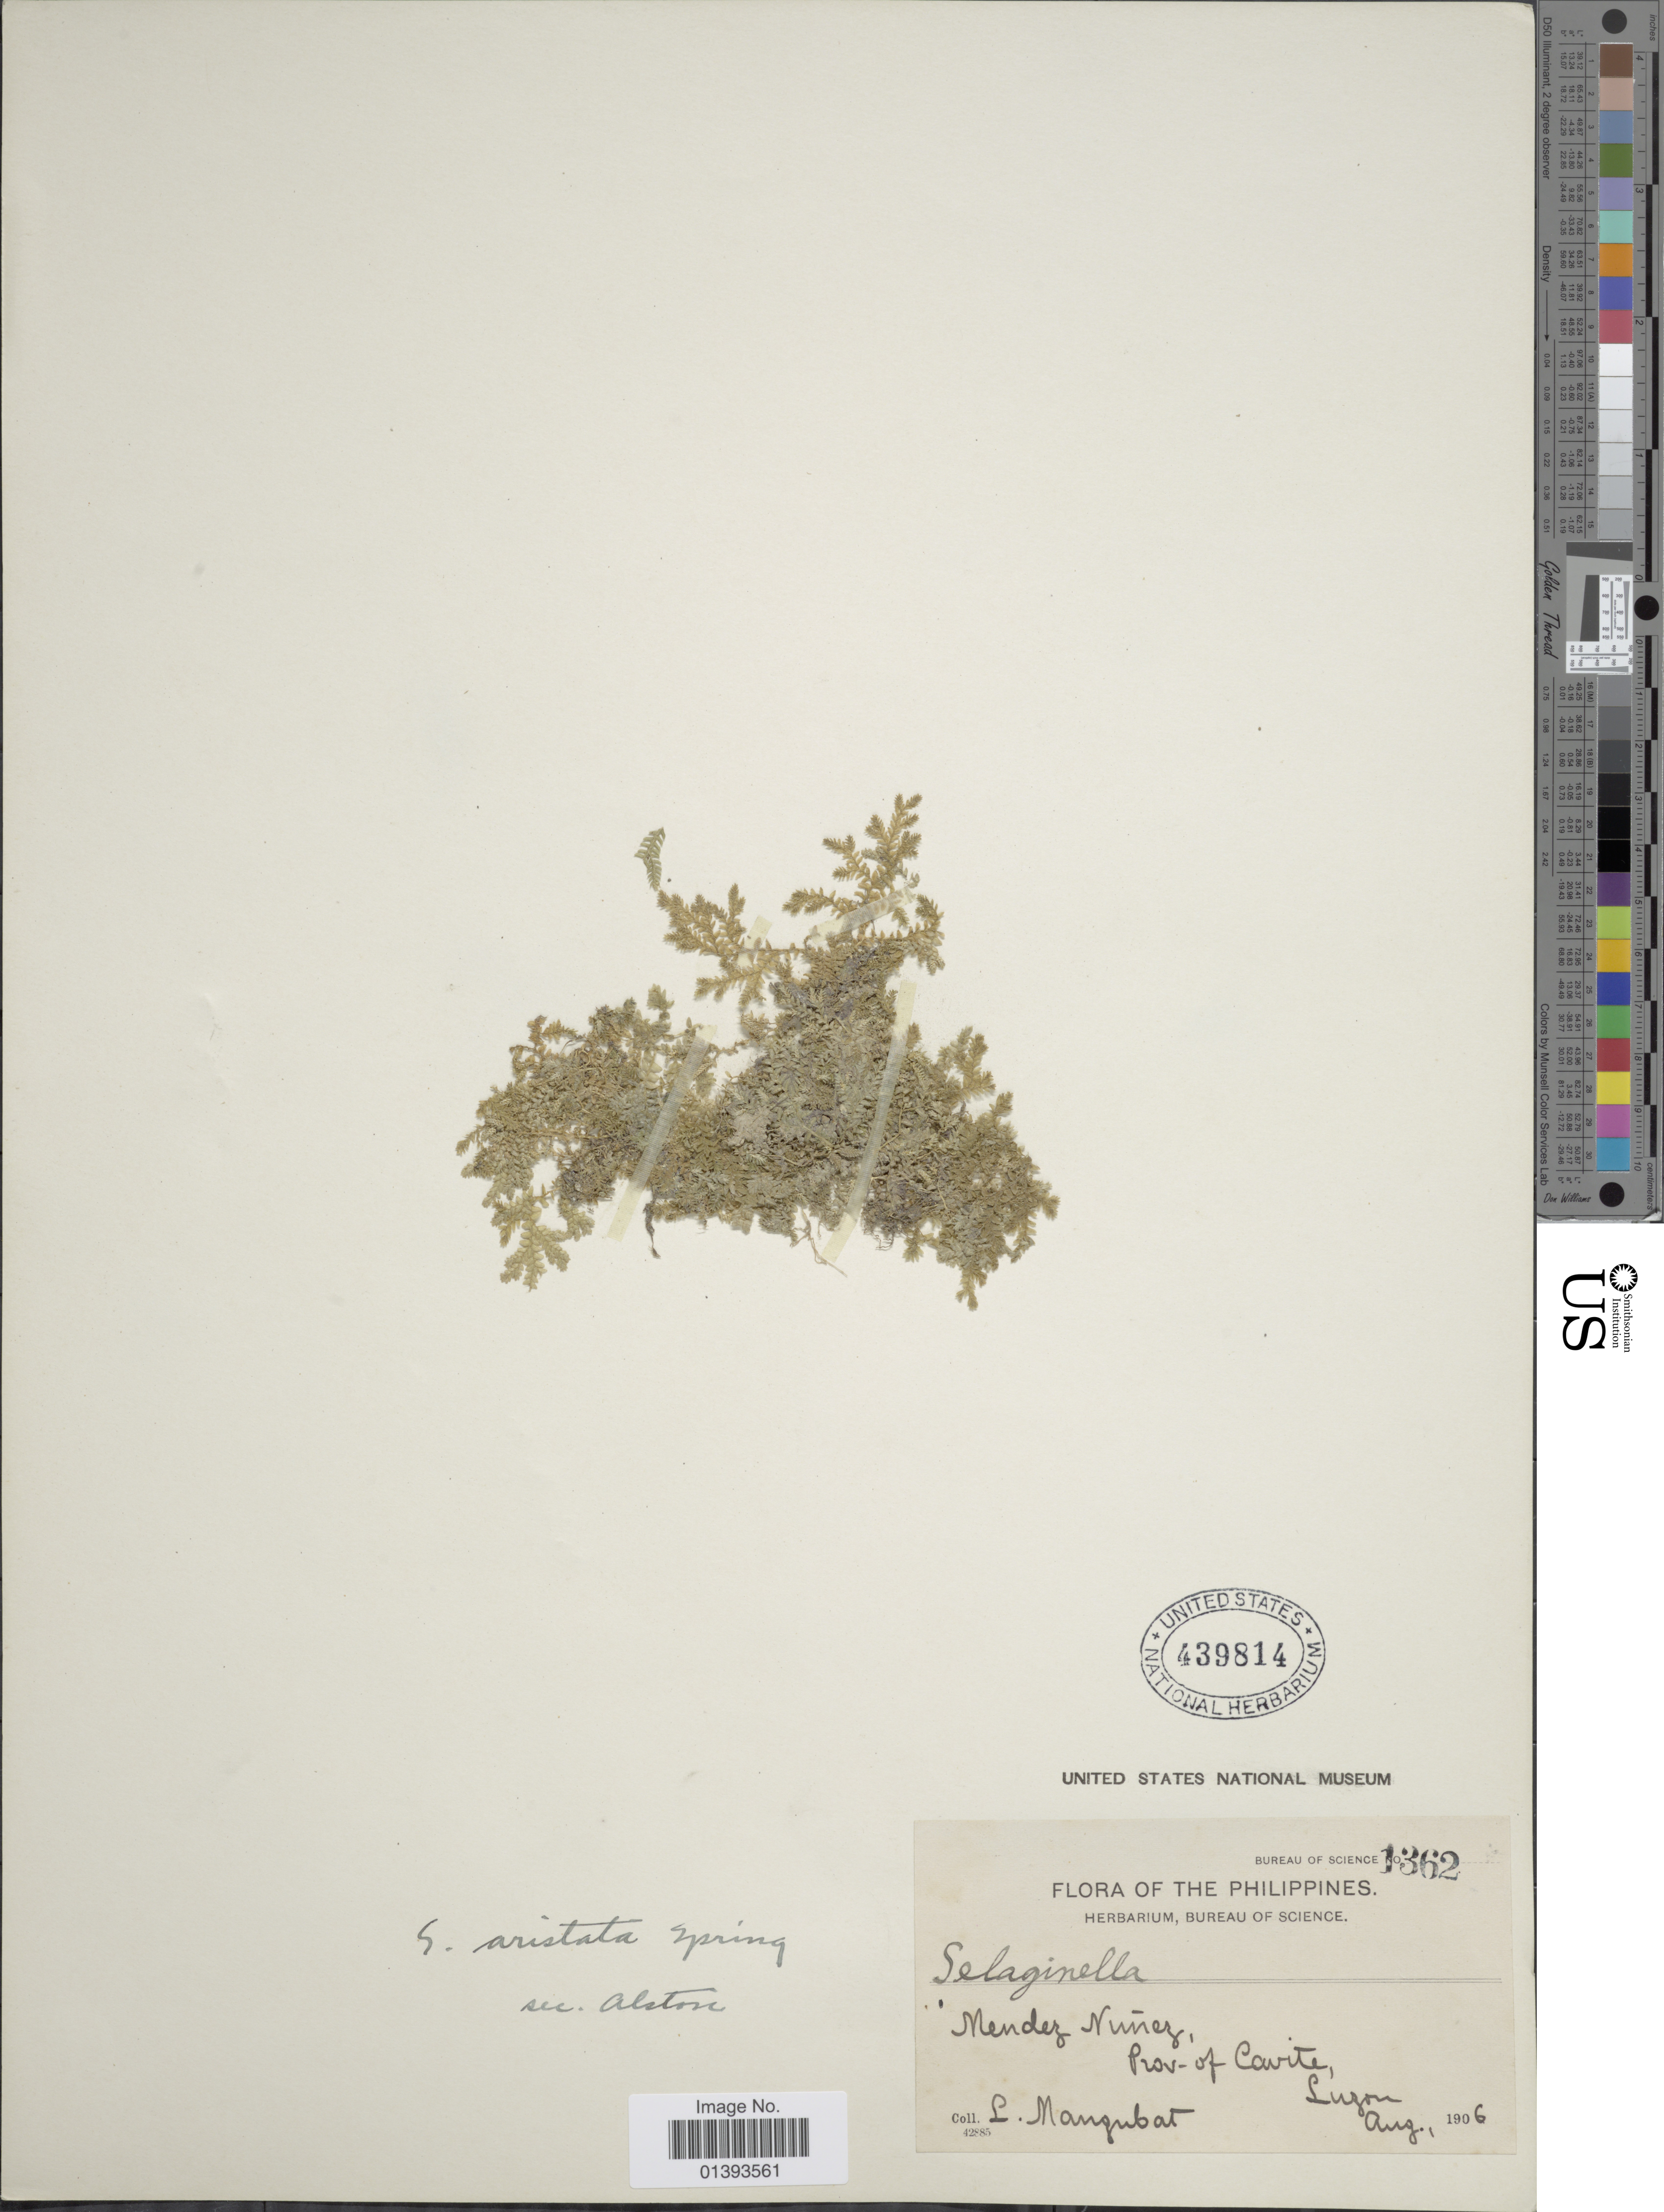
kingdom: Plantae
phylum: Tracheophyta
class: Lycopodiopsida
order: Selaginellales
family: Selaginellaceae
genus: Selaginella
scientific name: Selaginella aristata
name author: Spring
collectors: L. Mangubat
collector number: Bureau of Science 1362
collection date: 1906-08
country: Philippines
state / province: Central Luzon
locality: Mendez Nunez, prov. of Cavite, Luzon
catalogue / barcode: US 439814